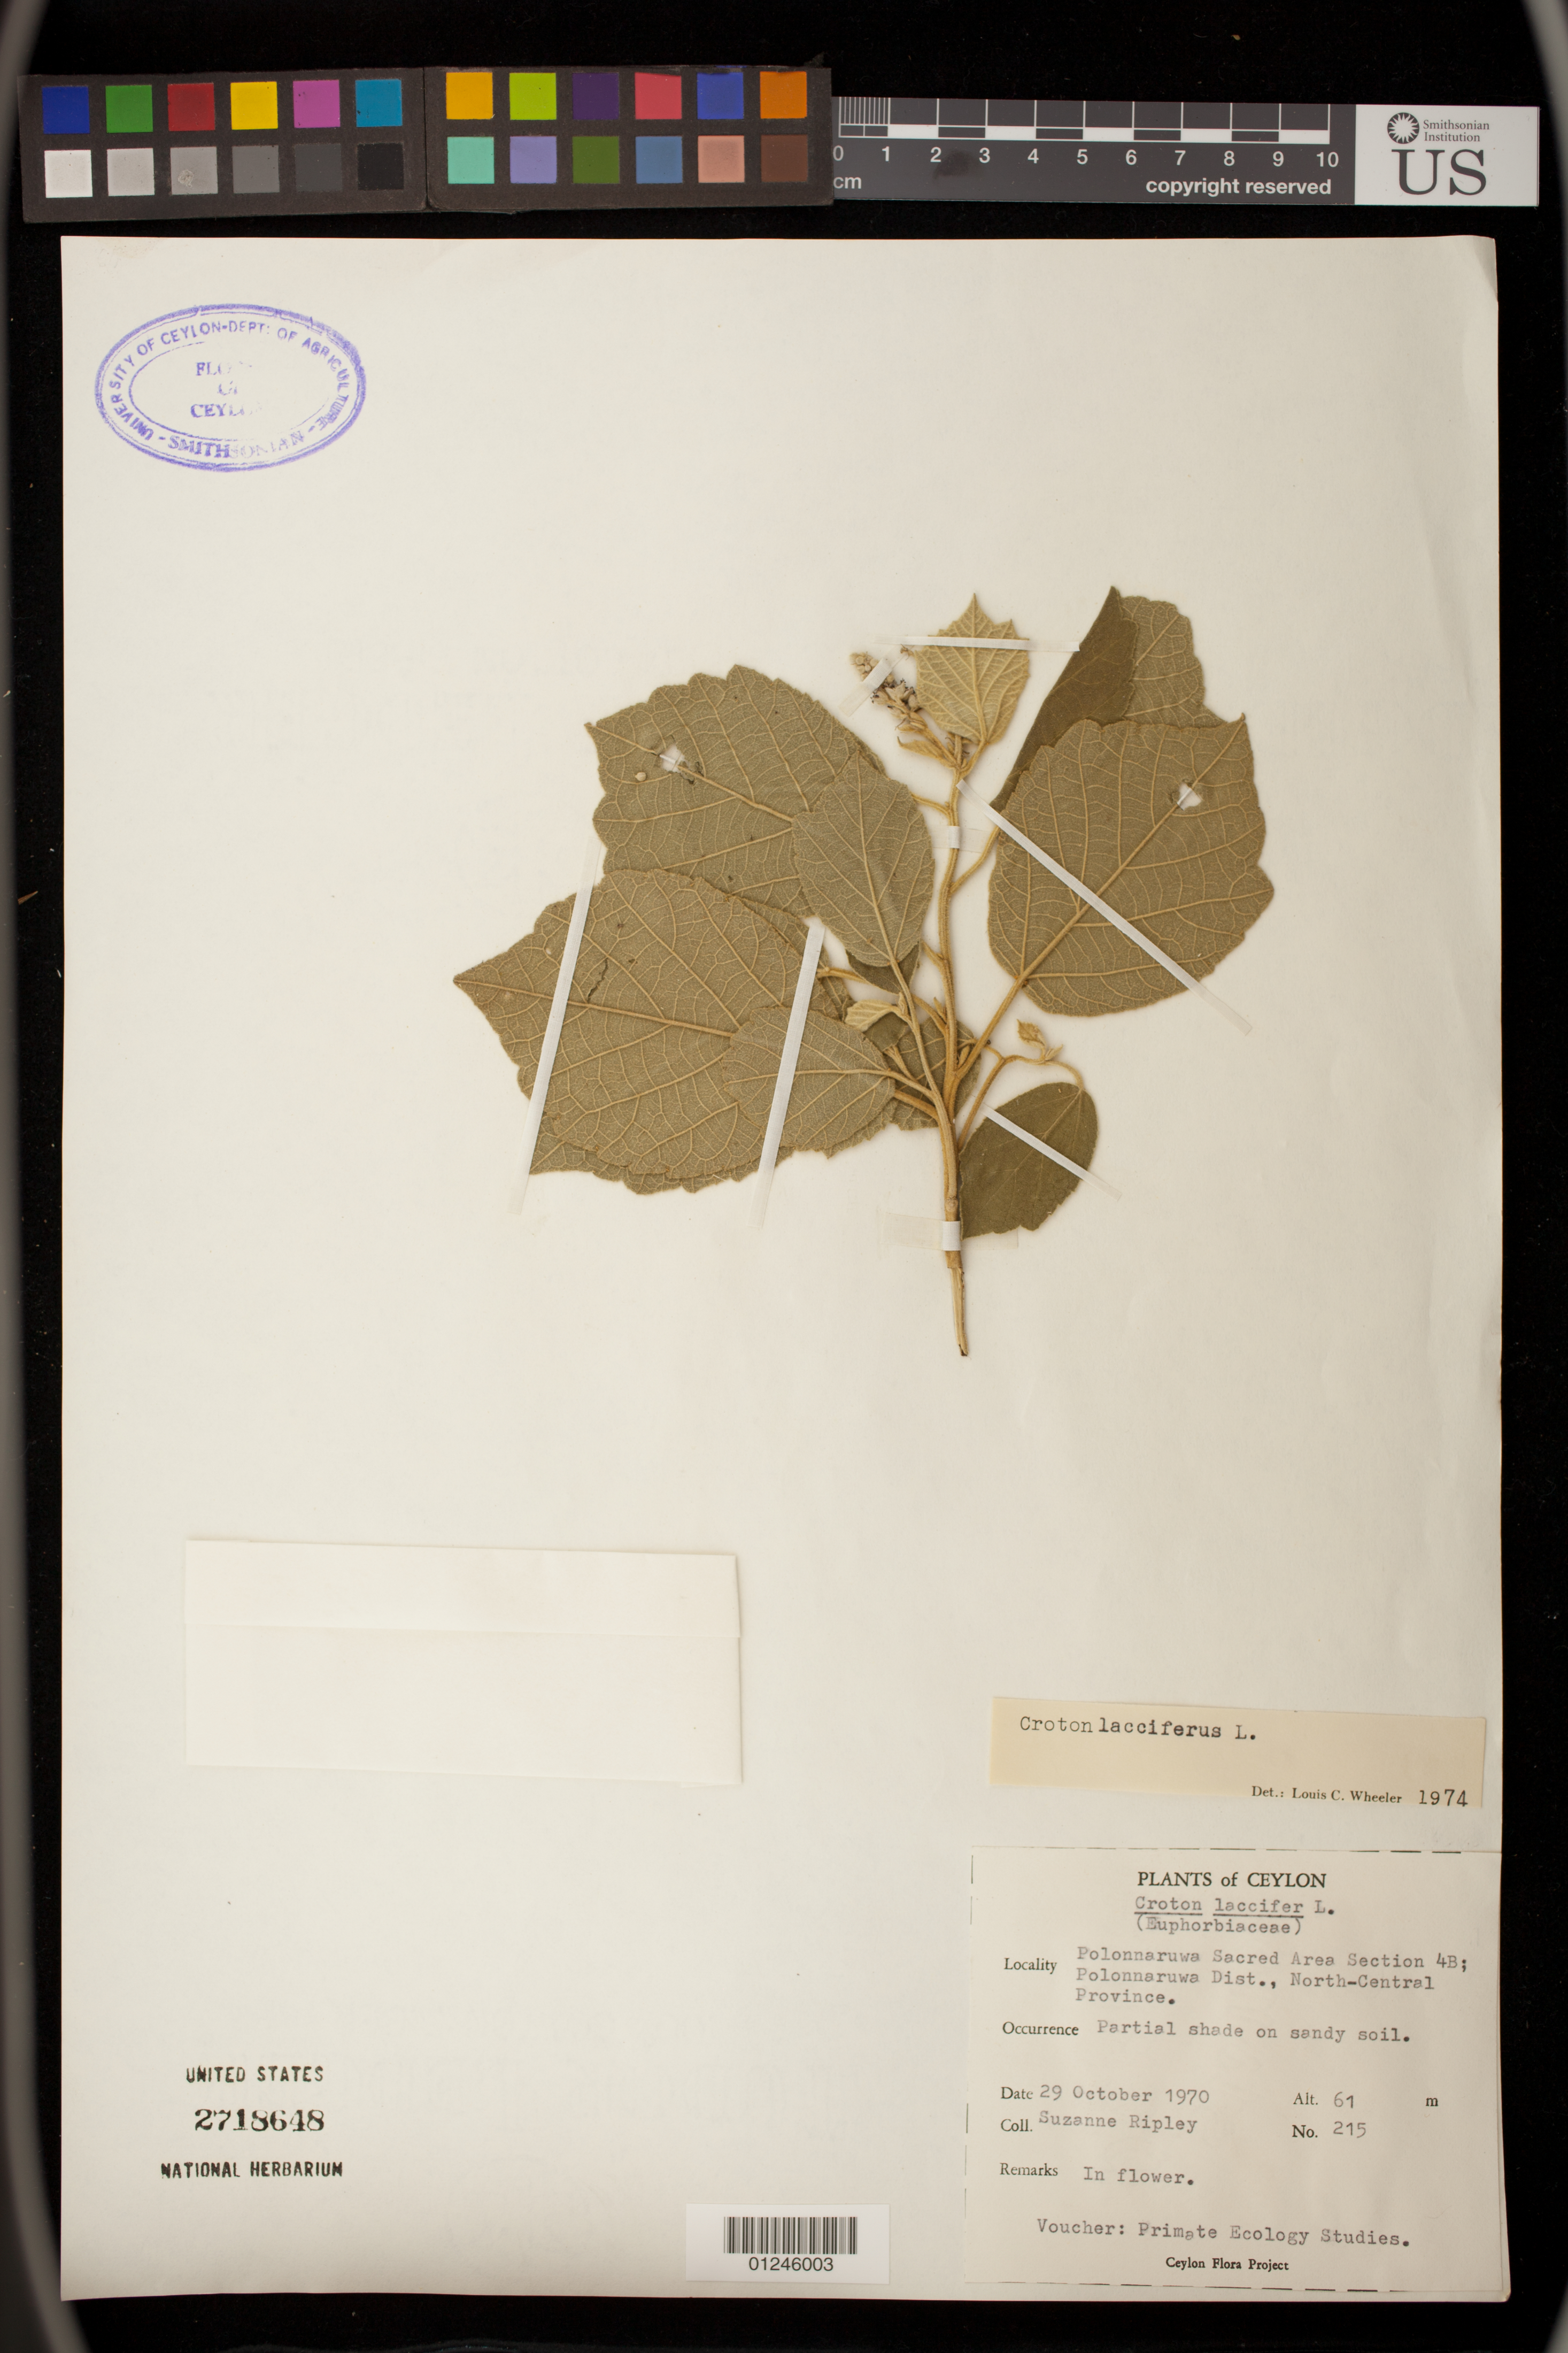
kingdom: Plantae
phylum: Tracheophyta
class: Magnoliopsida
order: Malpighiales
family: Euphorbiaceae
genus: Croton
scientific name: Croton lacciferus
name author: Blanco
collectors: S. Ripley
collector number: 215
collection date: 1970-10-29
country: Sri Lanka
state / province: North Central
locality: Polonnaruwa Sacred Area Section 4B; Polonnaruwa Dist.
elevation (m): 61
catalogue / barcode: US 2718648